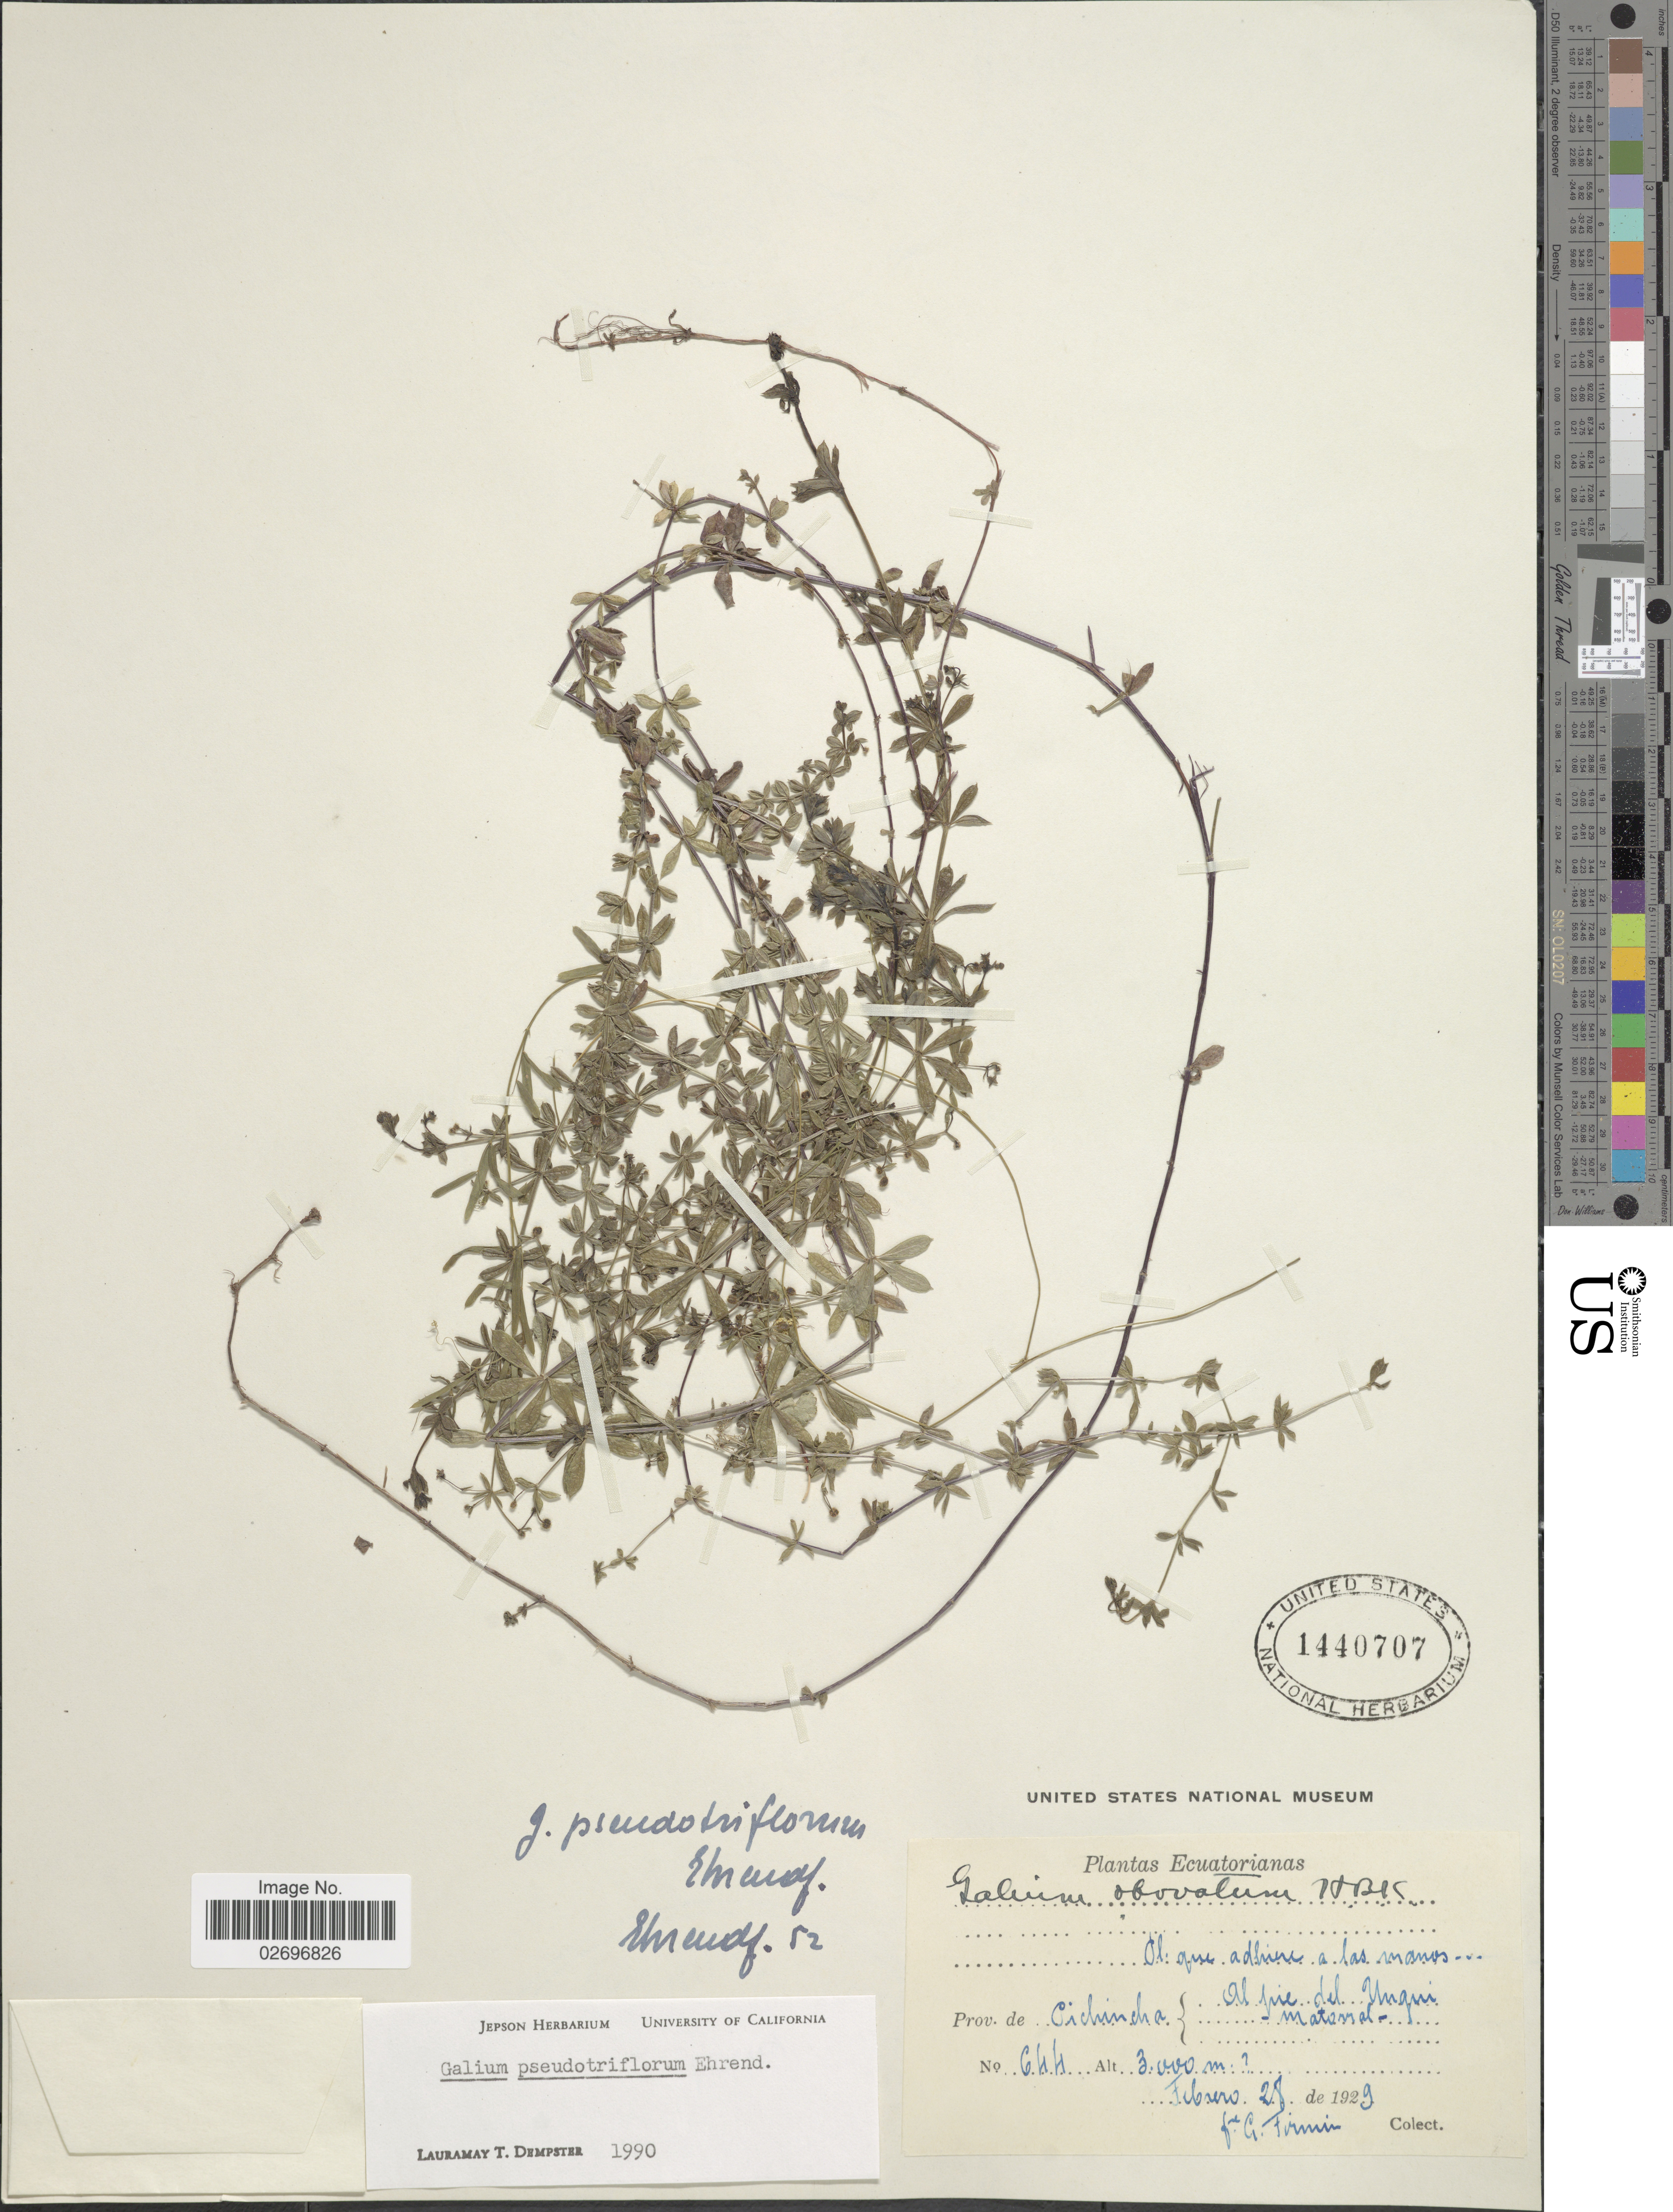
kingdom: Plantae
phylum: Tracheophyta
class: Magnoliopsida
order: Gentianales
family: Rubiaceae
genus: Galium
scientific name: Galium pseudotriflorum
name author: Dempster & Ehrend.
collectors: F. Firmin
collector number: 644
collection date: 1929-02-28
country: Ecuador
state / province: Pichincha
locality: Al pie del Unqui- matorral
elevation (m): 3000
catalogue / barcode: US 1440707